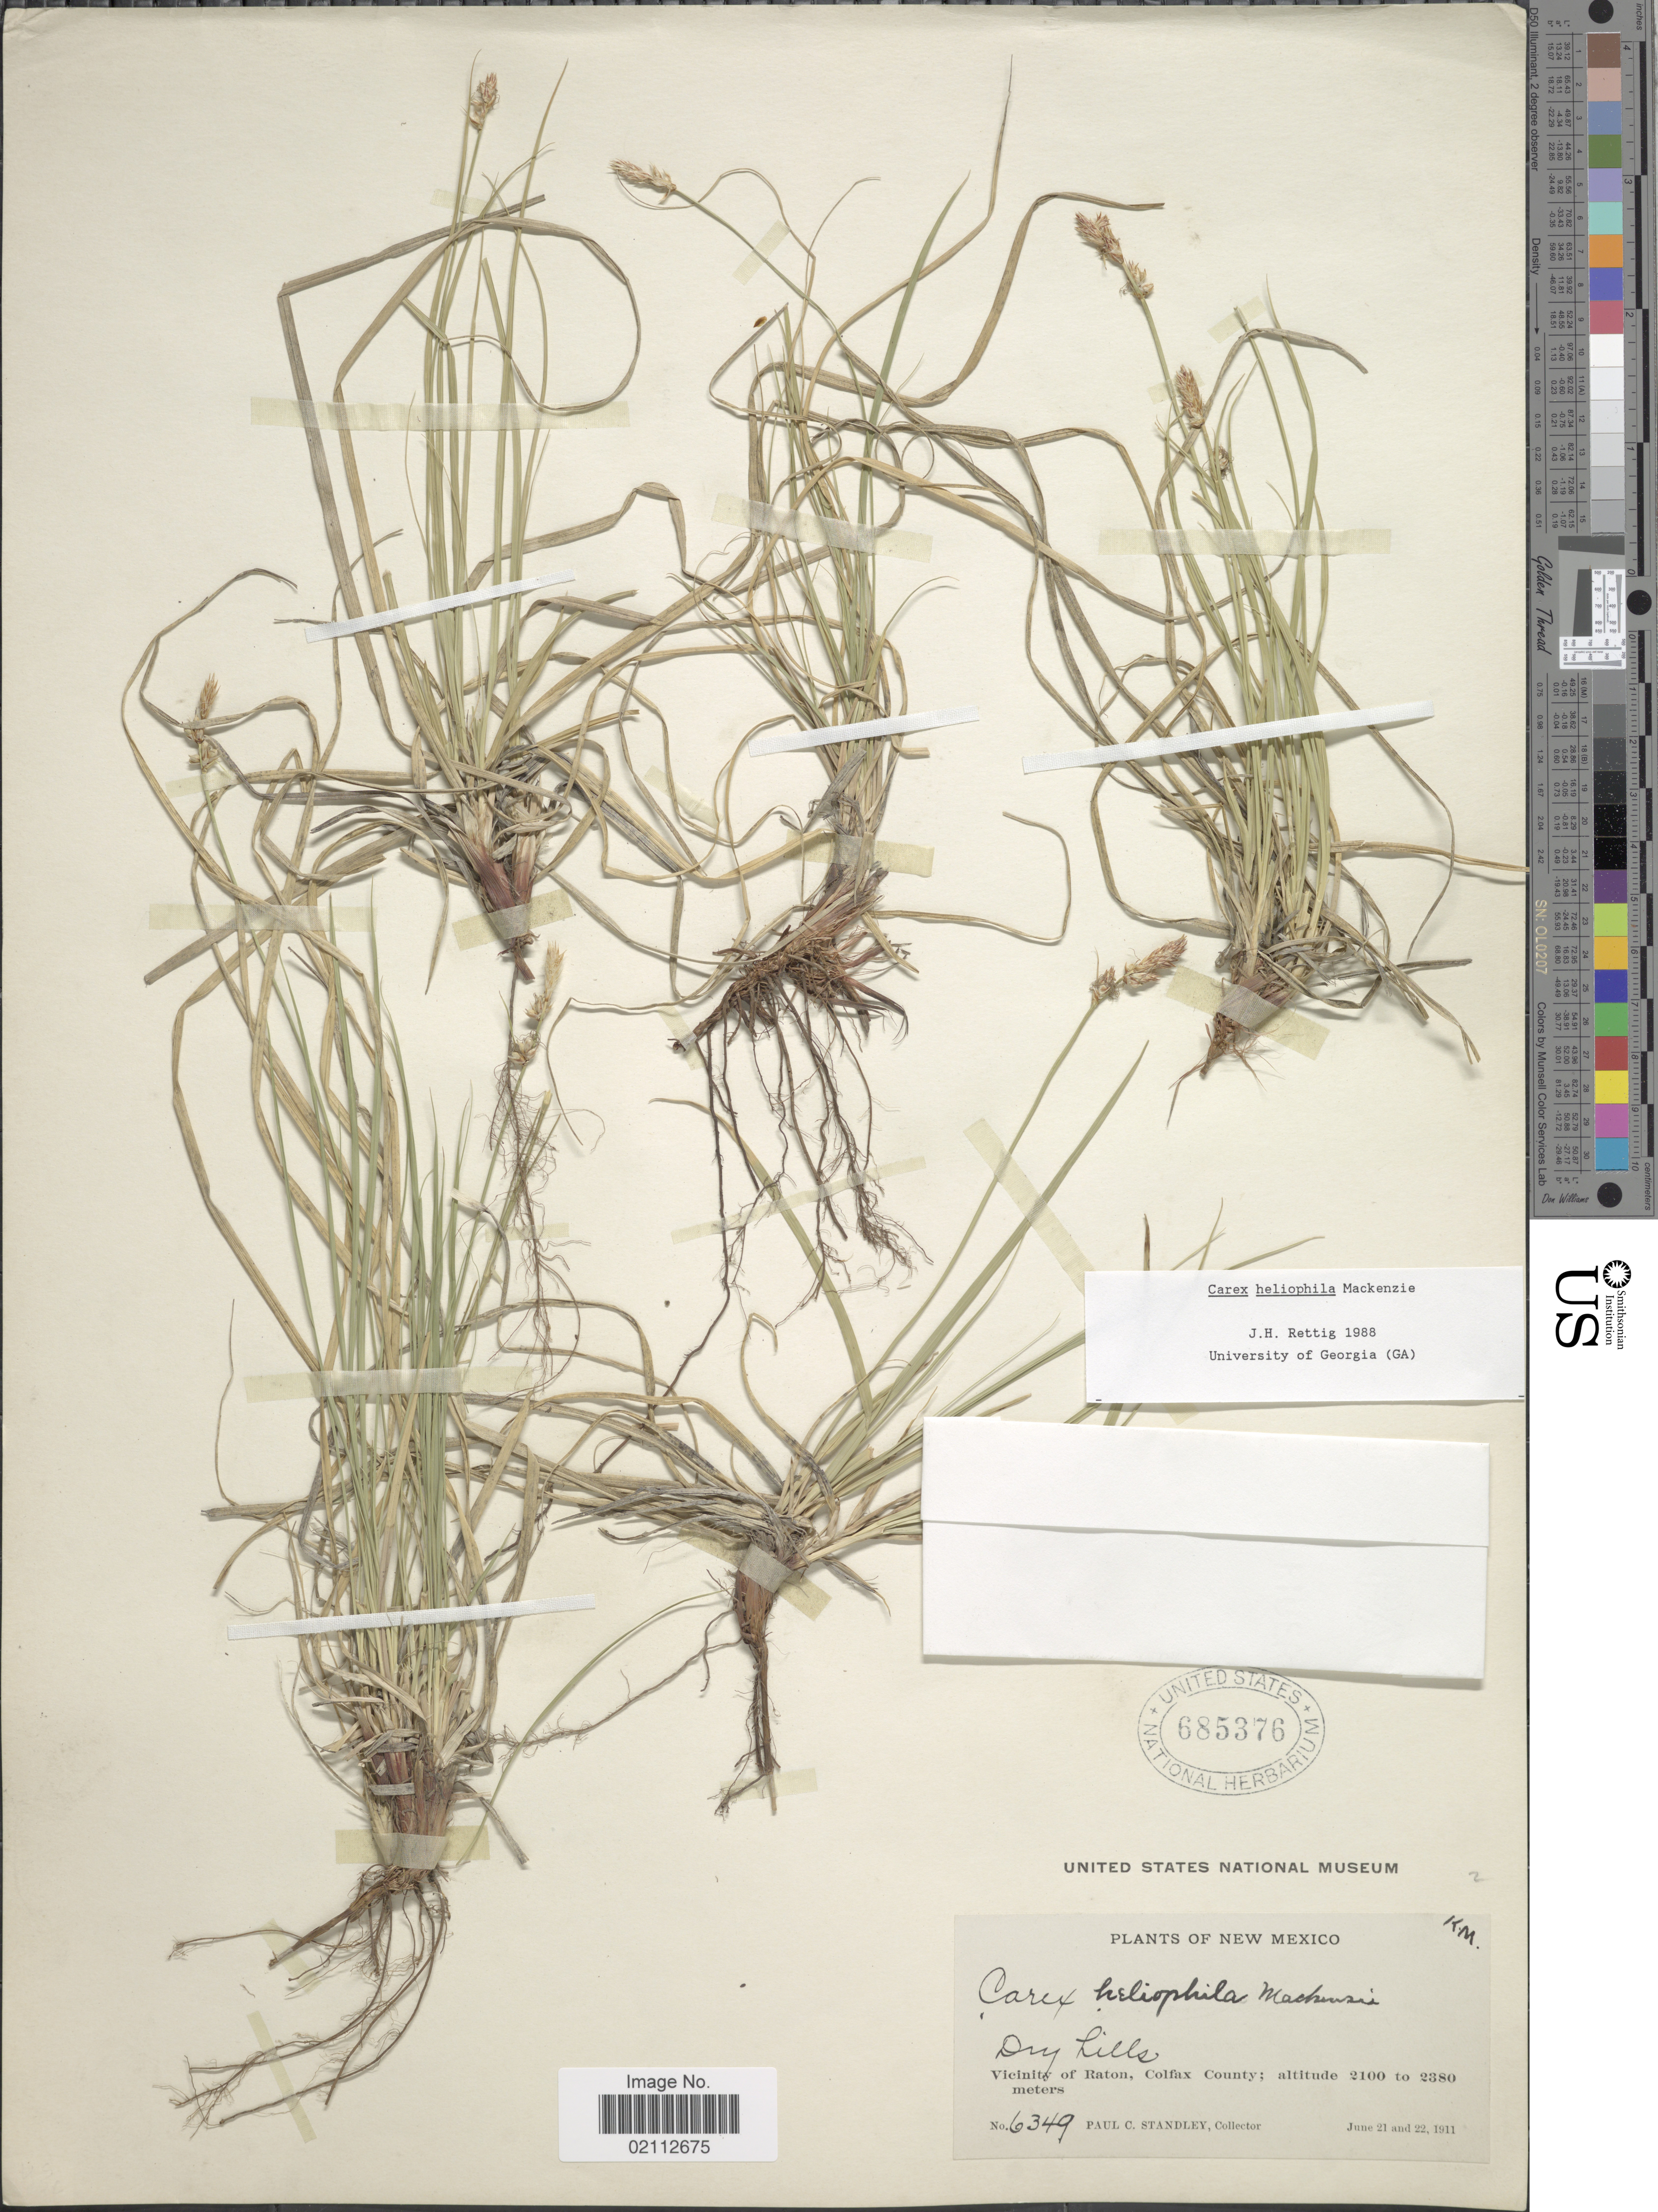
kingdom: Plantae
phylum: Tracheophyta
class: Liliopsida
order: Poales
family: Cyperaceae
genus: Carex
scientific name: Carex heliophila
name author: Mack.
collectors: P. C. Standley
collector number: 6349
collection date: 1911-06-21/1911-06-22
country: United States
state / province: New Mexico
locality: Vicinity of Raton, Colfax County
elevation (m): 2100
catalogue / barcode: US 685376